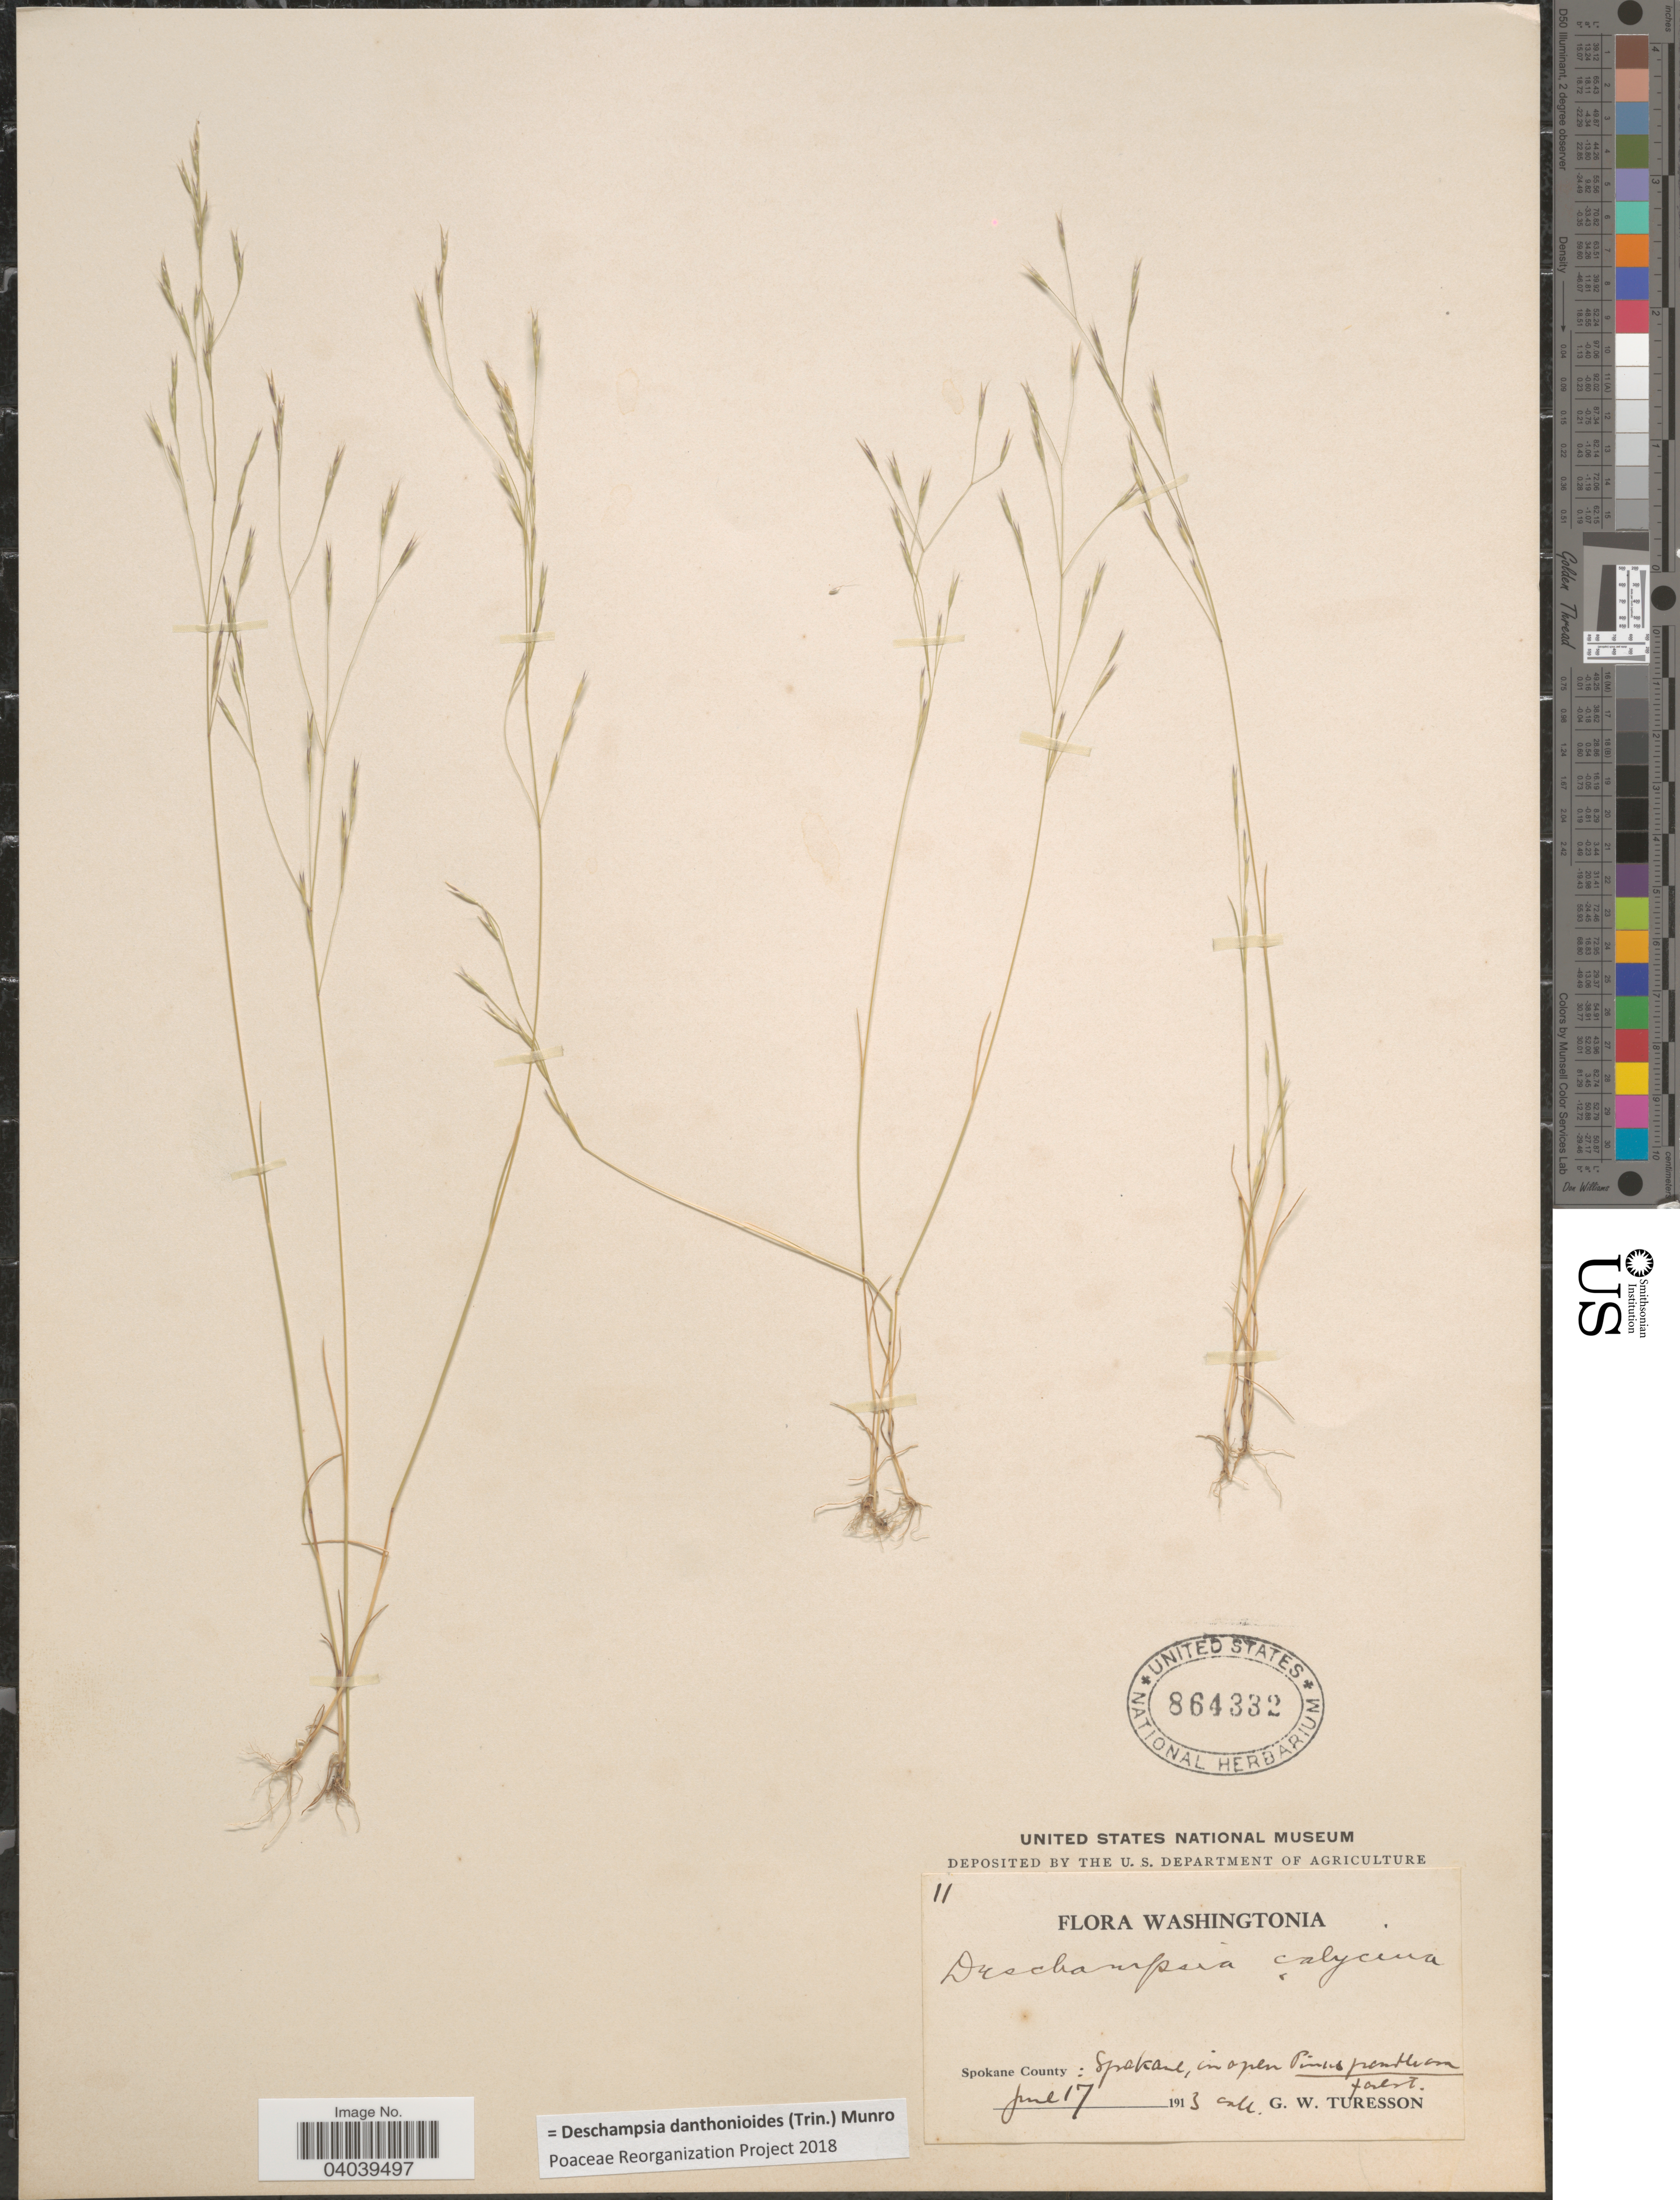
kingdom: Plantae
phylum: Tracheophyta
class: Liliopsida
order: Poales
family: Poaceae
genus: Deschampsia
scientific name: Deschampsia danthonioides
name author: (Trin.) Munro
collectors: G. Turesson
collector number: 11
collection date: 1913-06-17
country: United States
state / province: Washington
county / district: Spokane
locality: Washingtonia. Spokane County: Spokane.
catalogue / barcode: US 864332